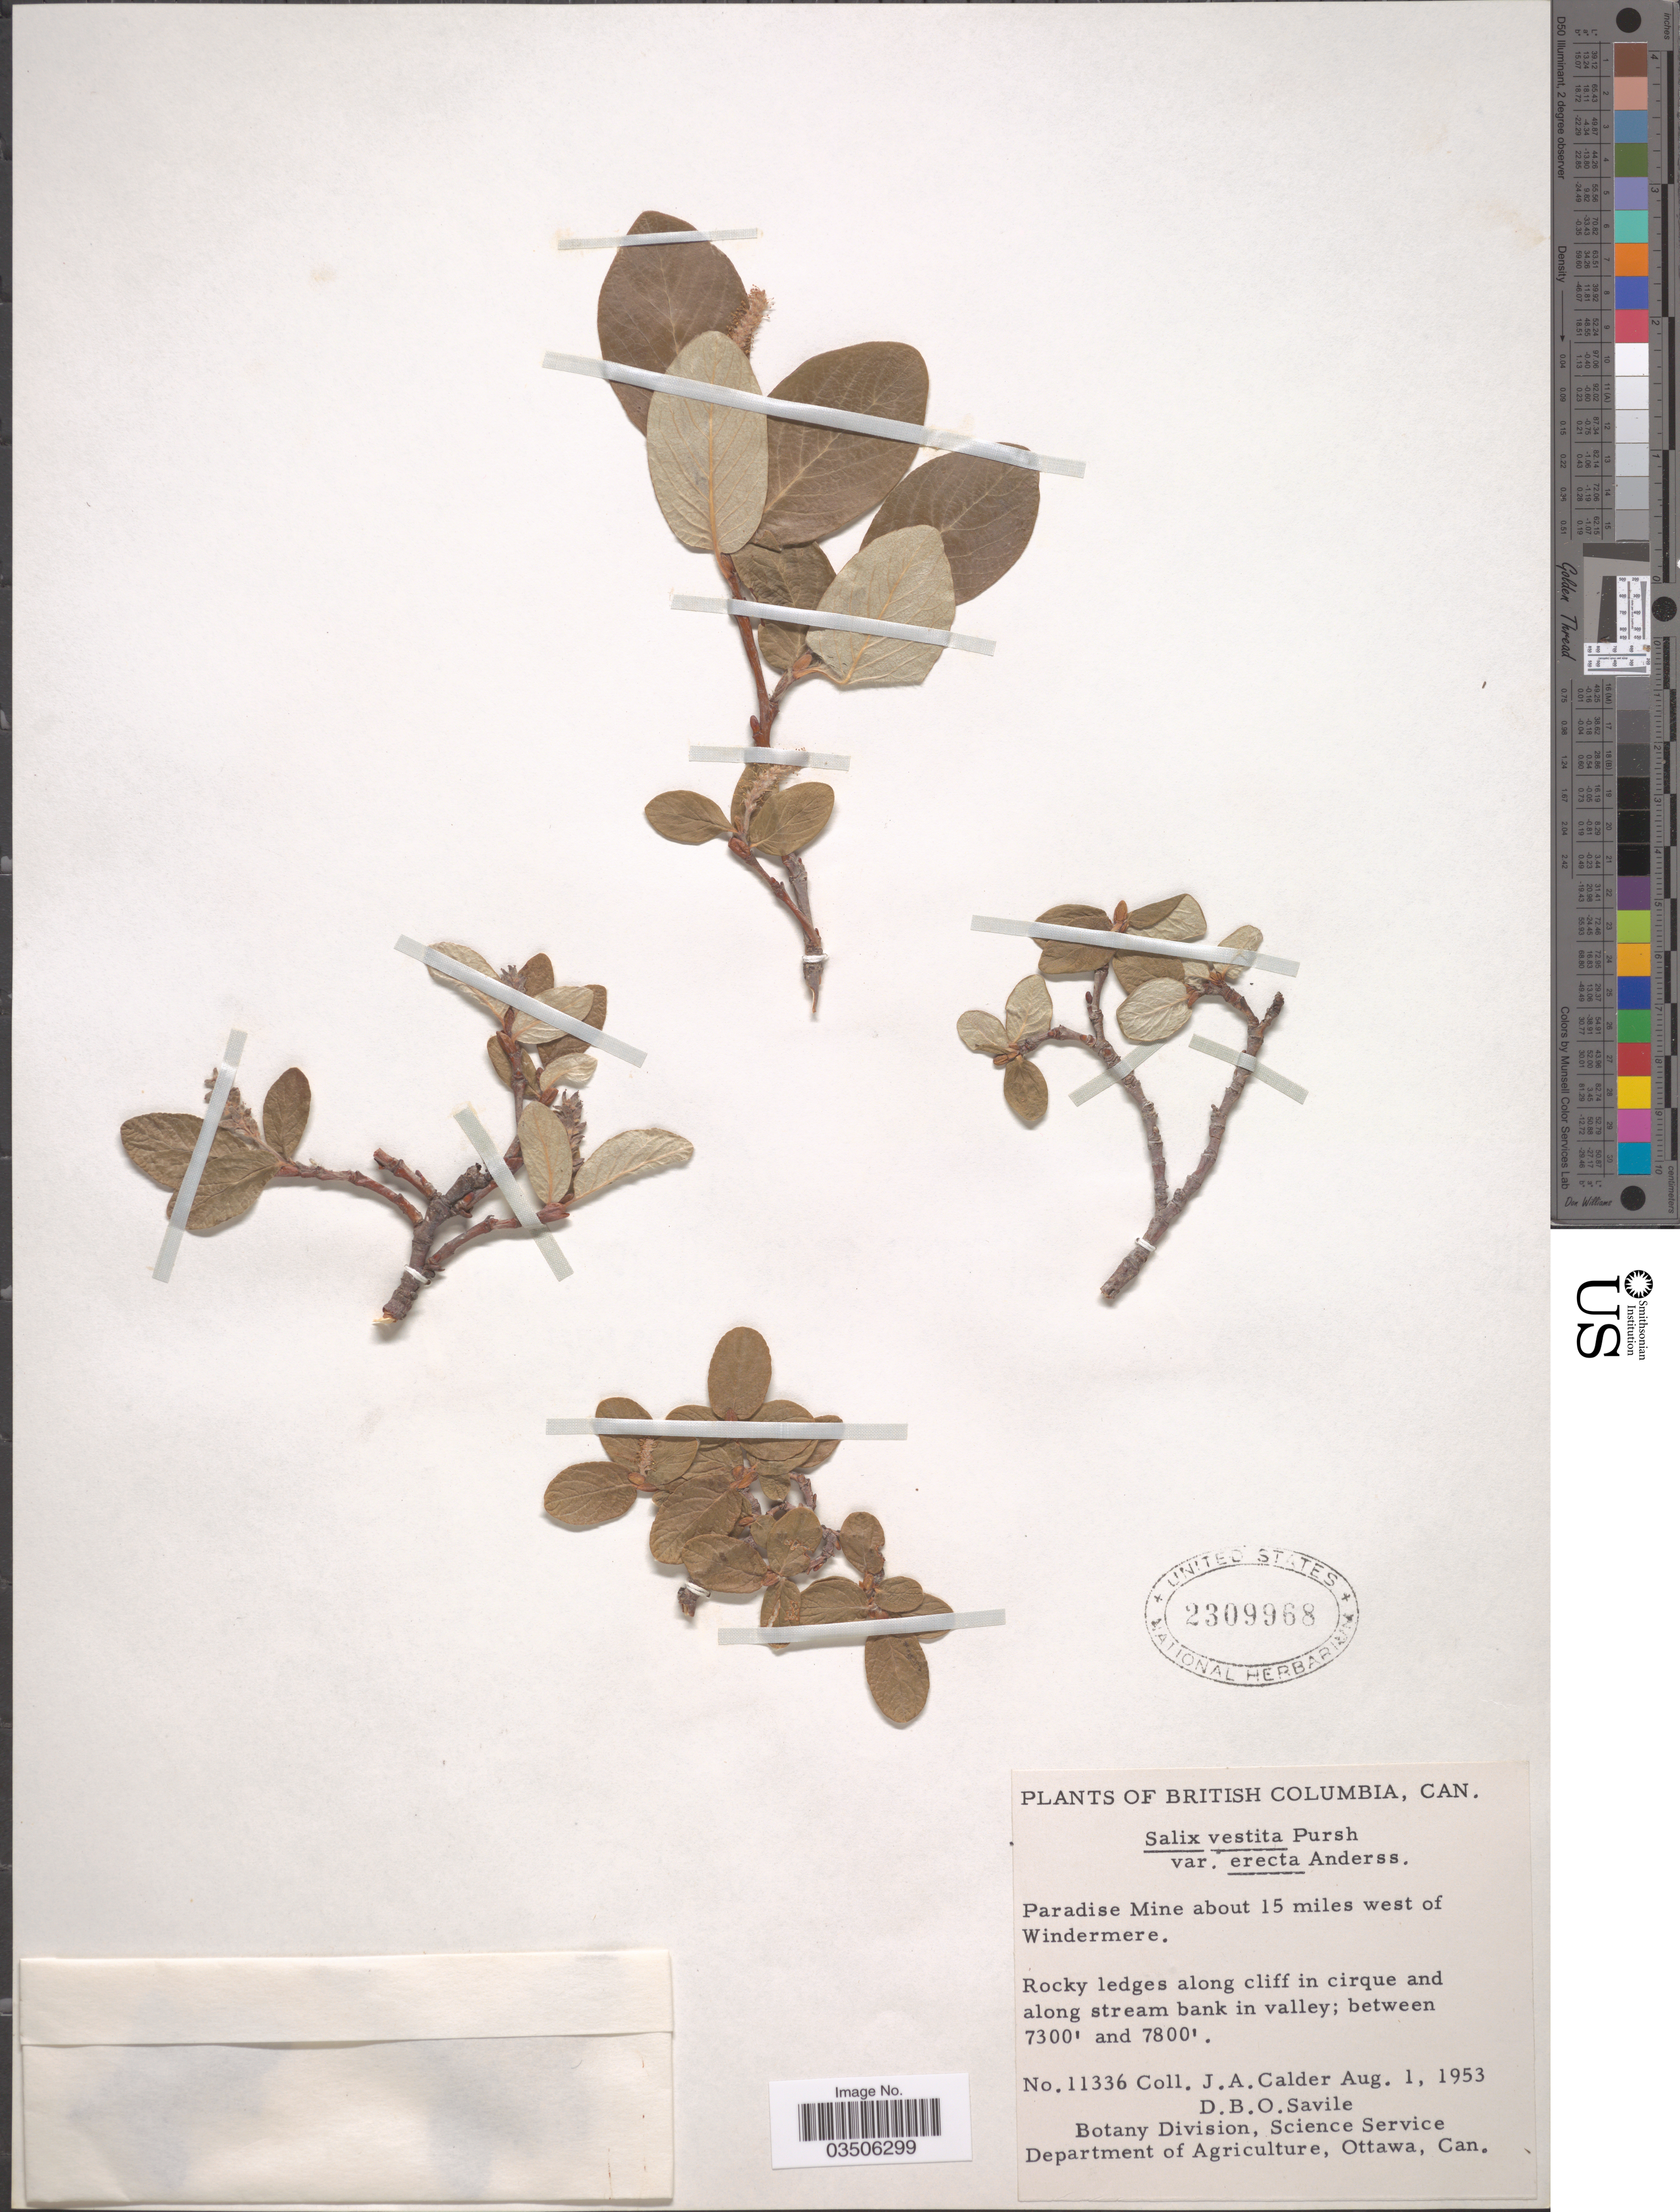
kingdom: Plantae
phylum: Tracheophyta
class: Magnoliopsida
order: Malpighiales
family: Salicaceae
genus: Salix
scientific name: Salix vestita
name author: Pursh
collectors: J. A. Calder & D. Savile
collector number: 11336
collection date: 1953-08-01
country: Canada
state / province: British Columbia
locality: Paradise Mine about 15 miles west of Windermere.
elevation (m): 2225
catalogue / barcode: US 2309968